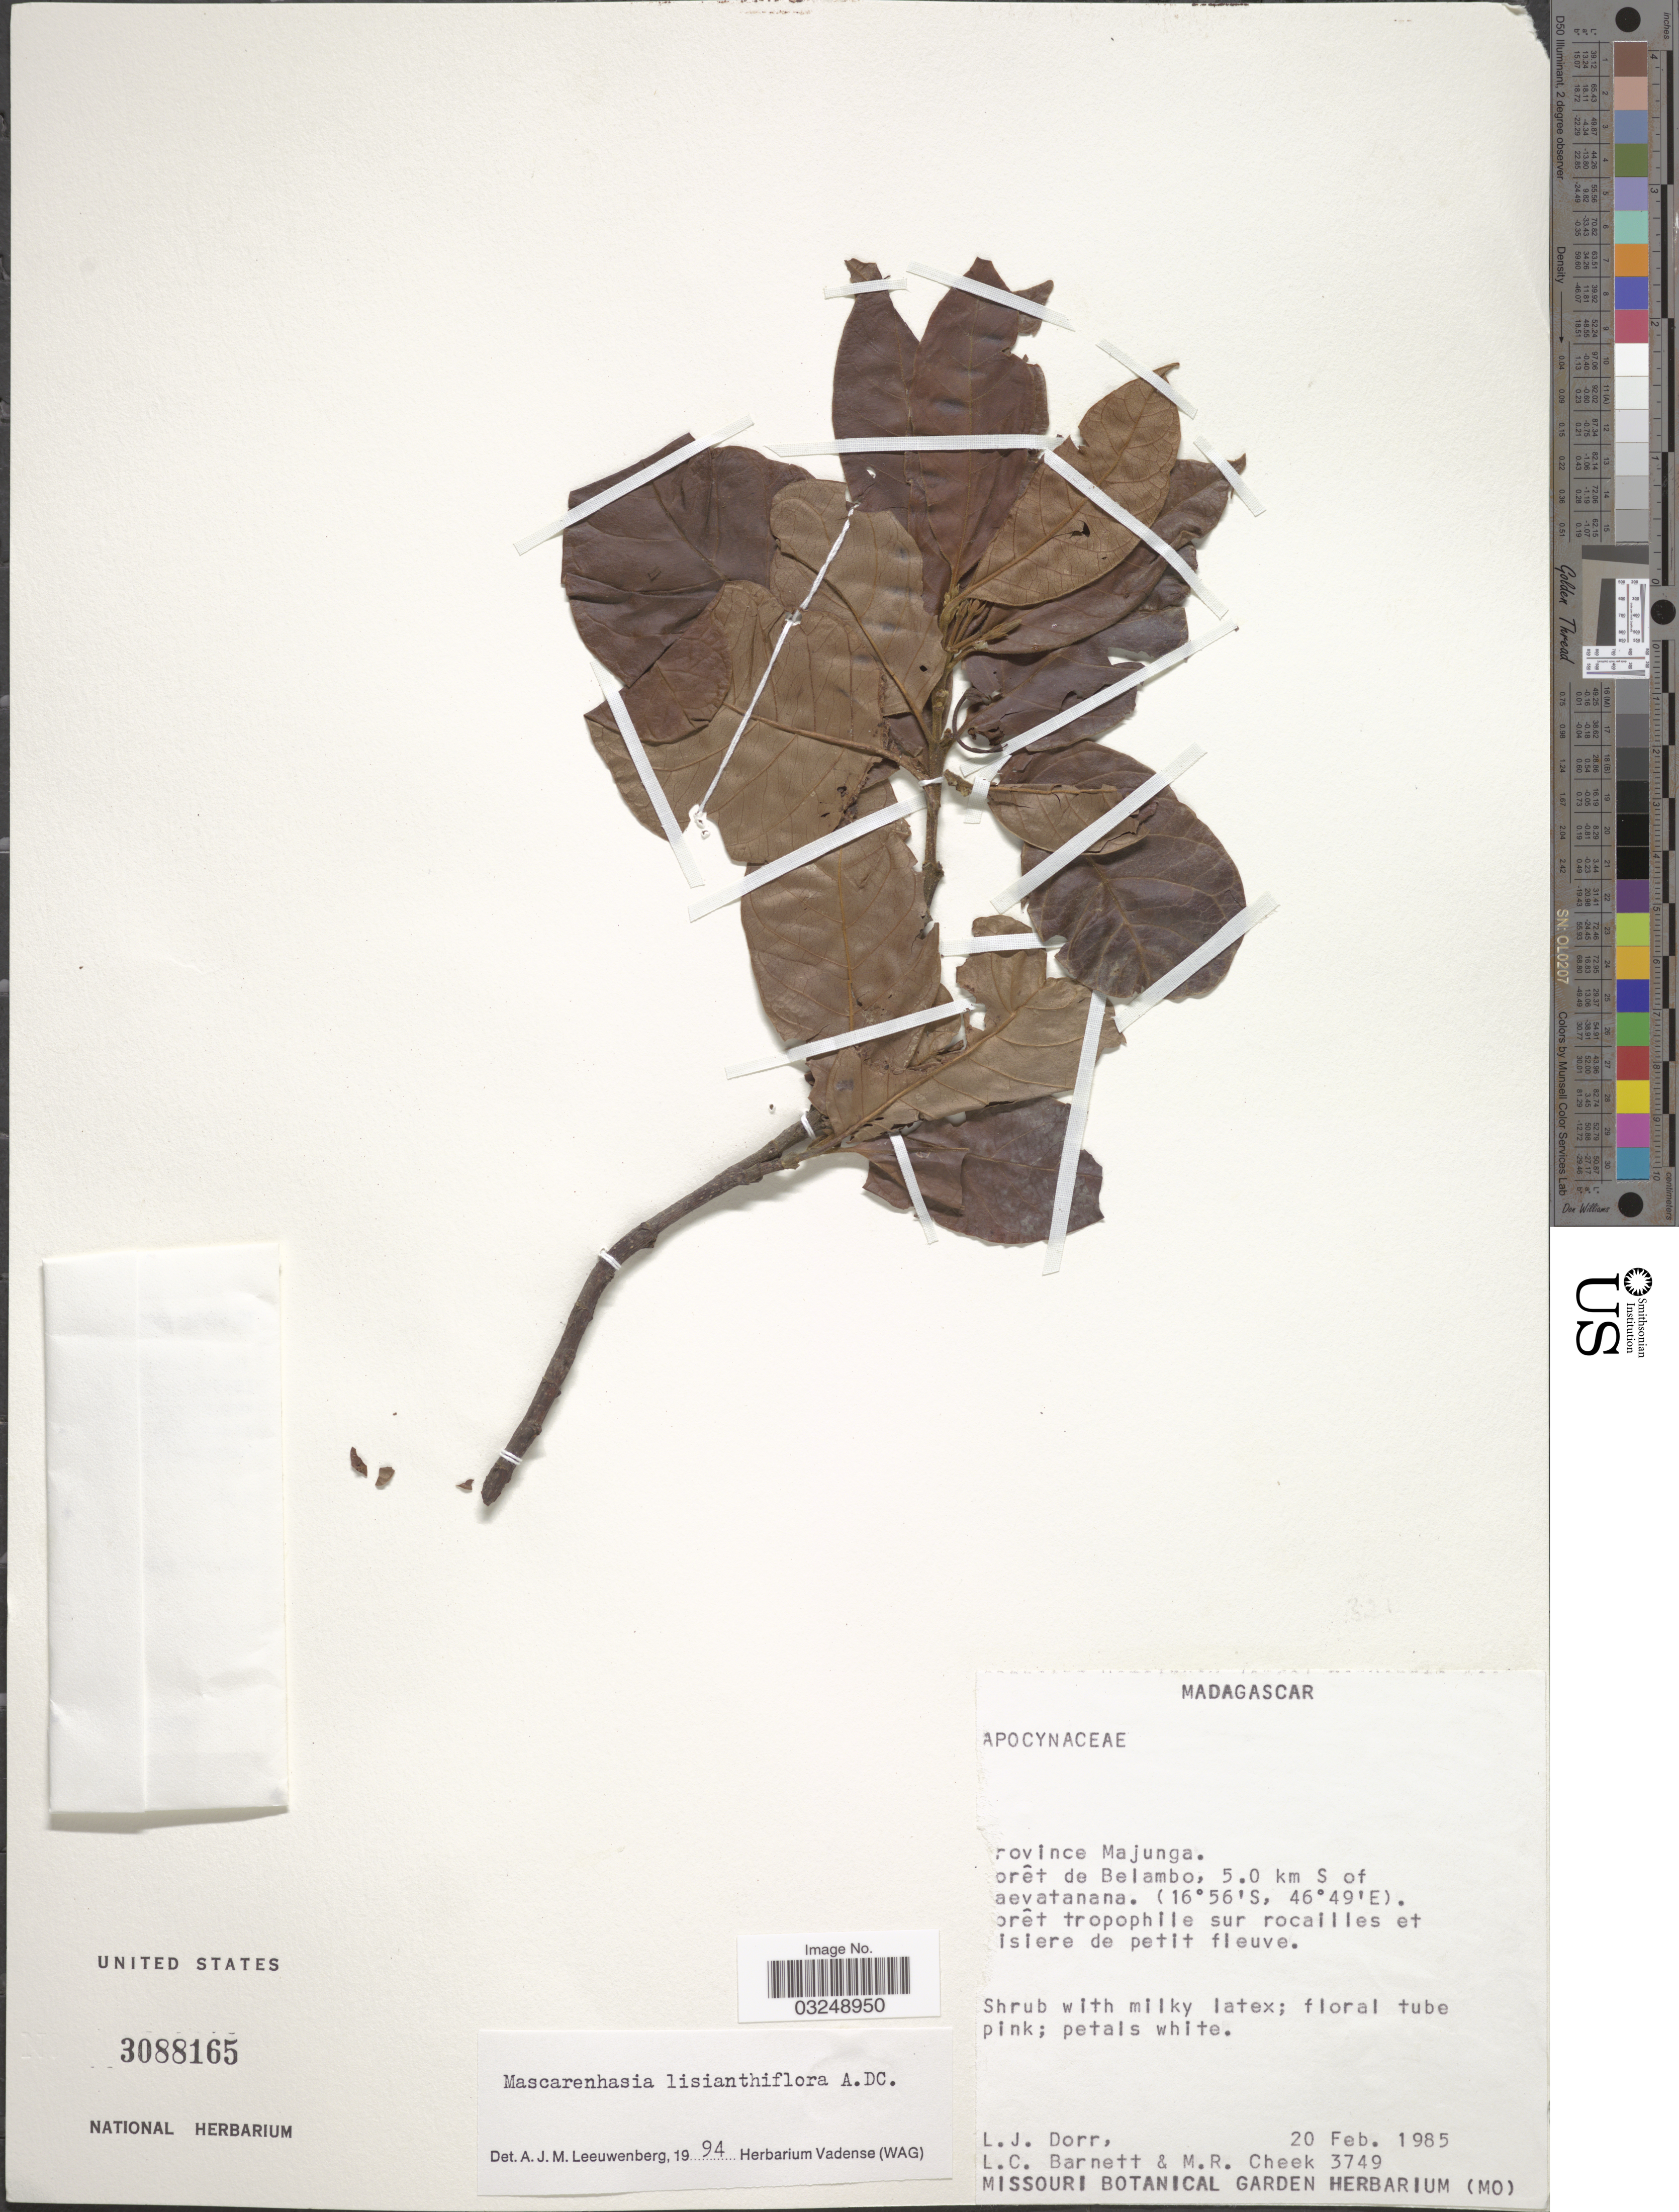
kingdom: Plantae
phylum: Tracheophyta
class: Magnoliopsida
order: Gentianales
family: Apocynaceae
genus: Mascarenhasia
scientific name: Mascarenhasia lisianthiflora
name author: DC.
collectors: L. J. Dorr, L. C. Barnett & M. Cheek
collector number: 3749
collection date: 1985-02-20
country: Madagascar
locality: Province Majunga. Forêt de Belambo, 5.0 km S of [illegible text]aevatanana.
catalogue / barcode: US 3088165